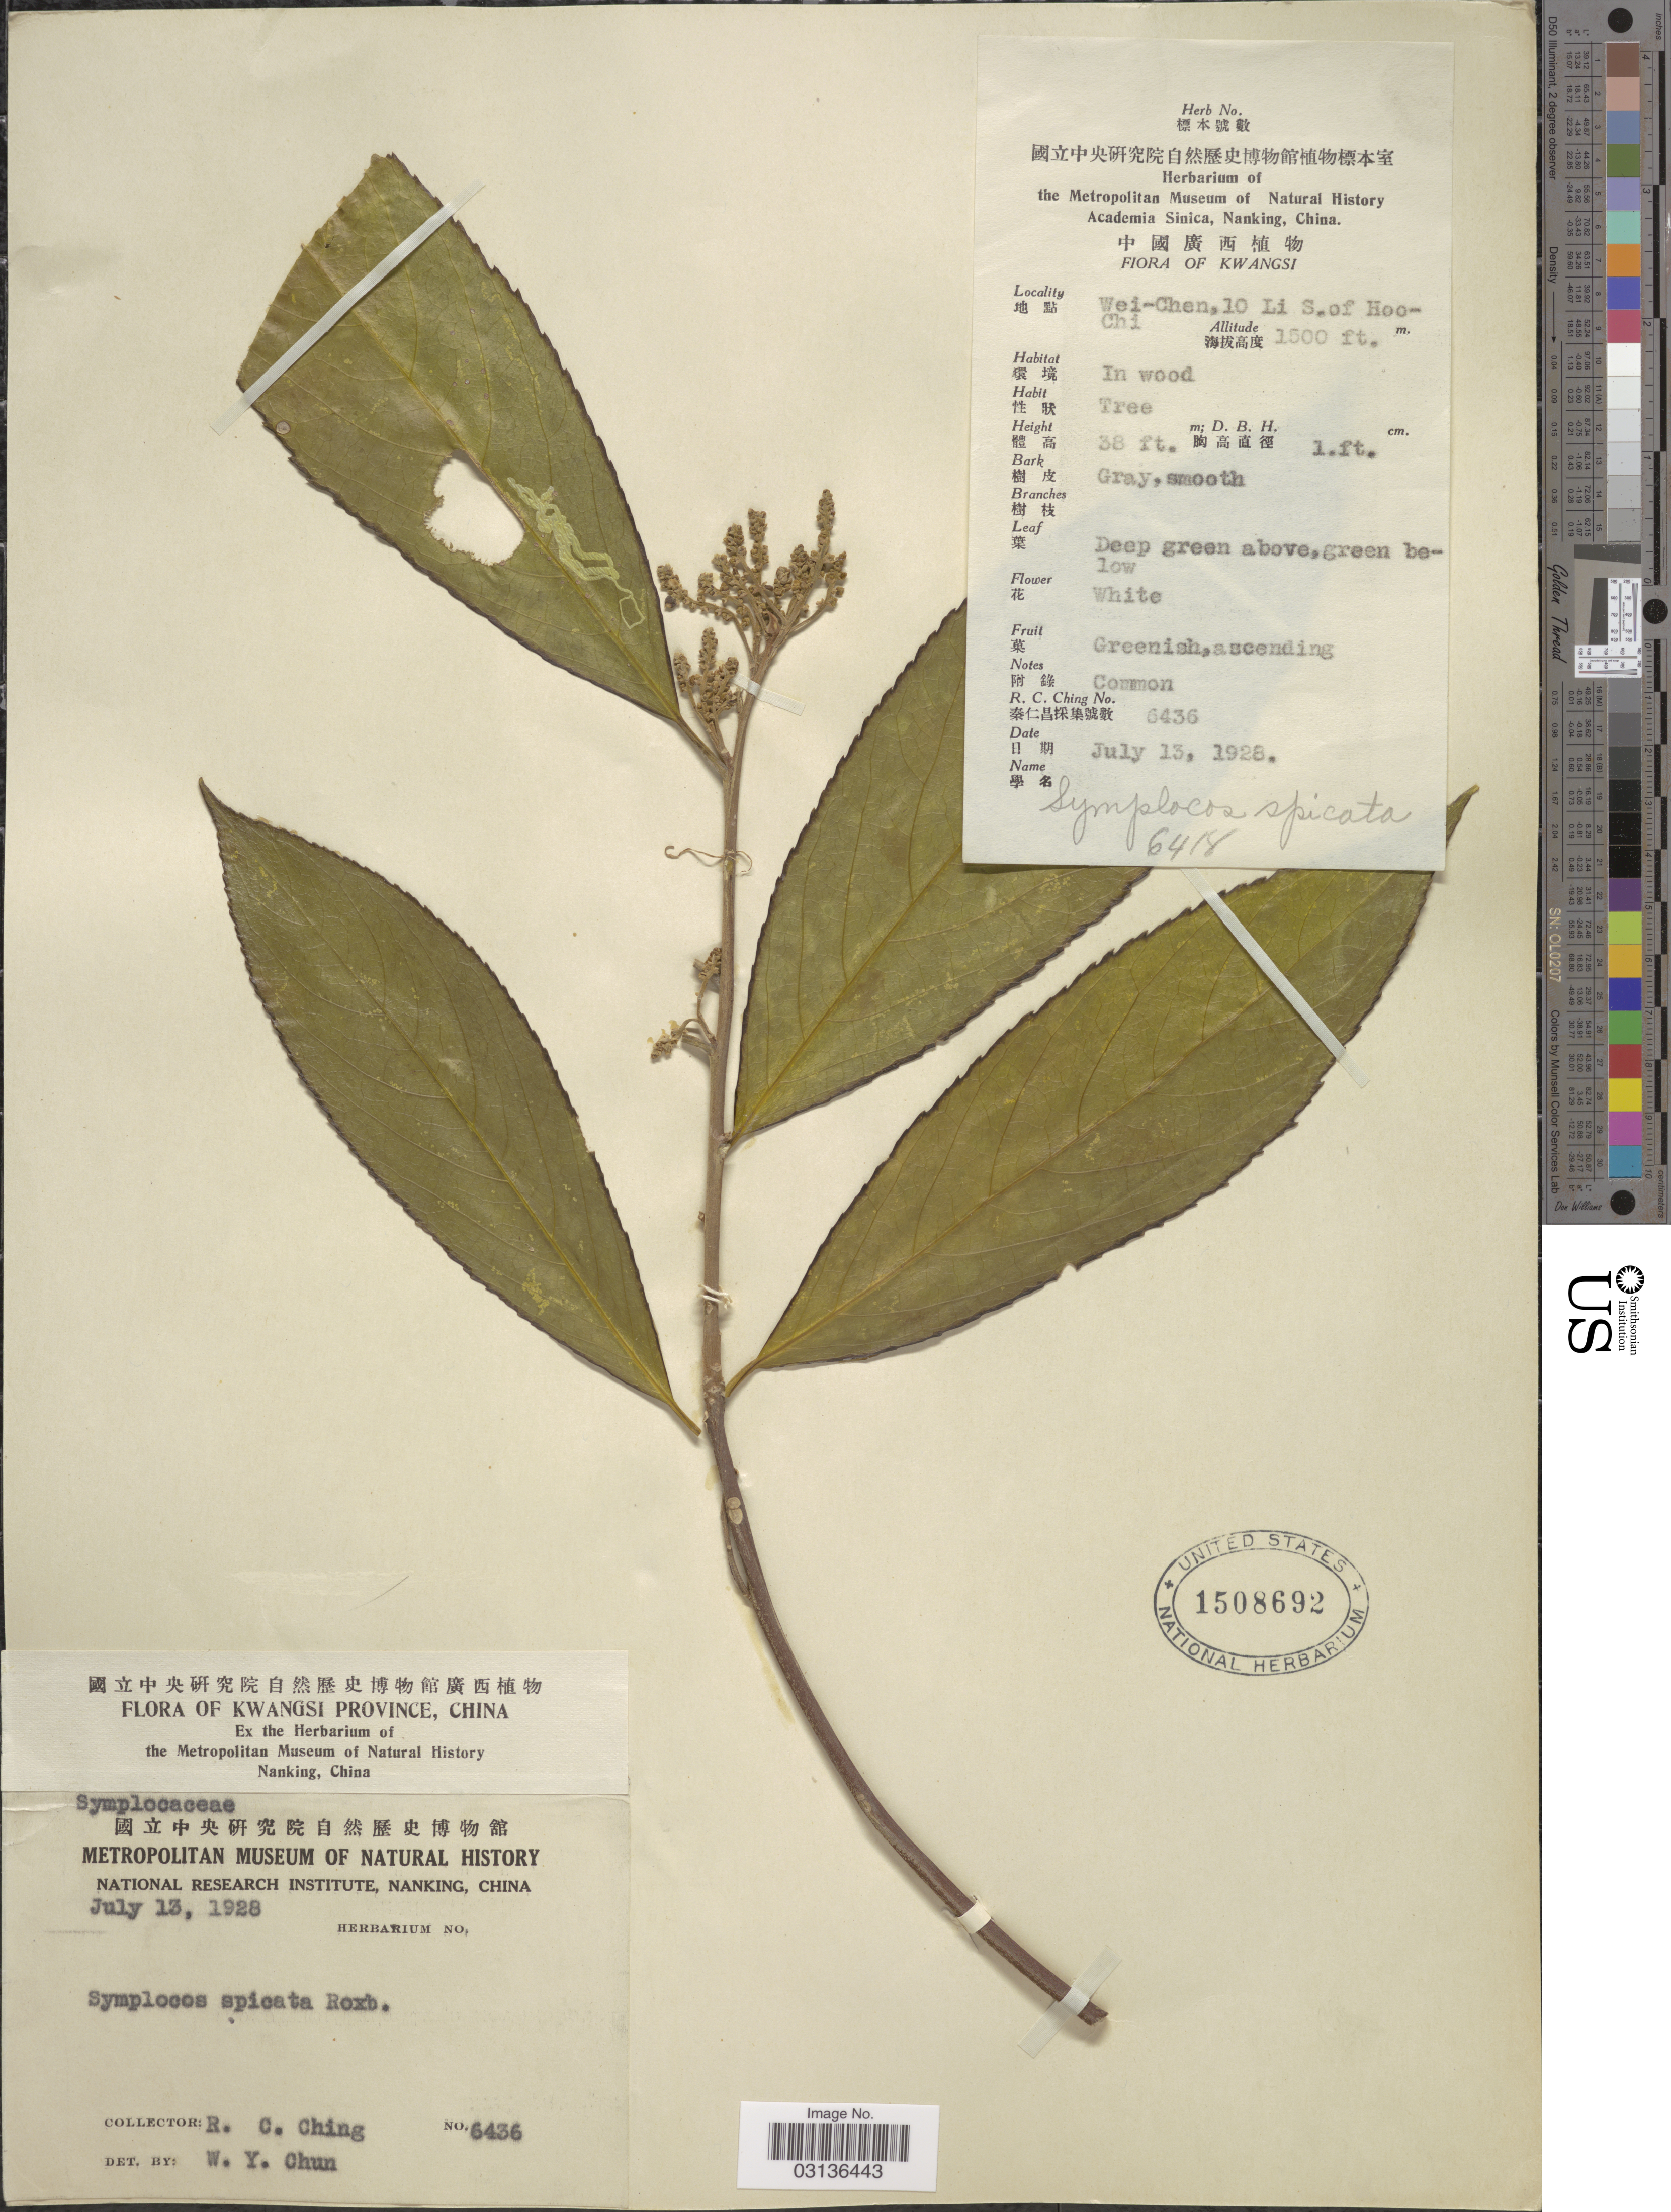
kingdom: Plantae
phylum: Tracheophyta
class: Magnoliopsida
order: Ericales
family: Symplocaceae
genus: Symplocos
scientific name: Symplocos cochinchinensis subsp. laurina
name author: (Retz.) Noot.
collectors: R. C. Ching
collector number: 6436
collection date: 1928-07-13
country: China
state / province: Guangxi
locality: Kwangsi Province. Wei-Chen, 10 Li S. of Hoo-Chi.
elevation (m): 457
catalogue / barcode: US 1508692